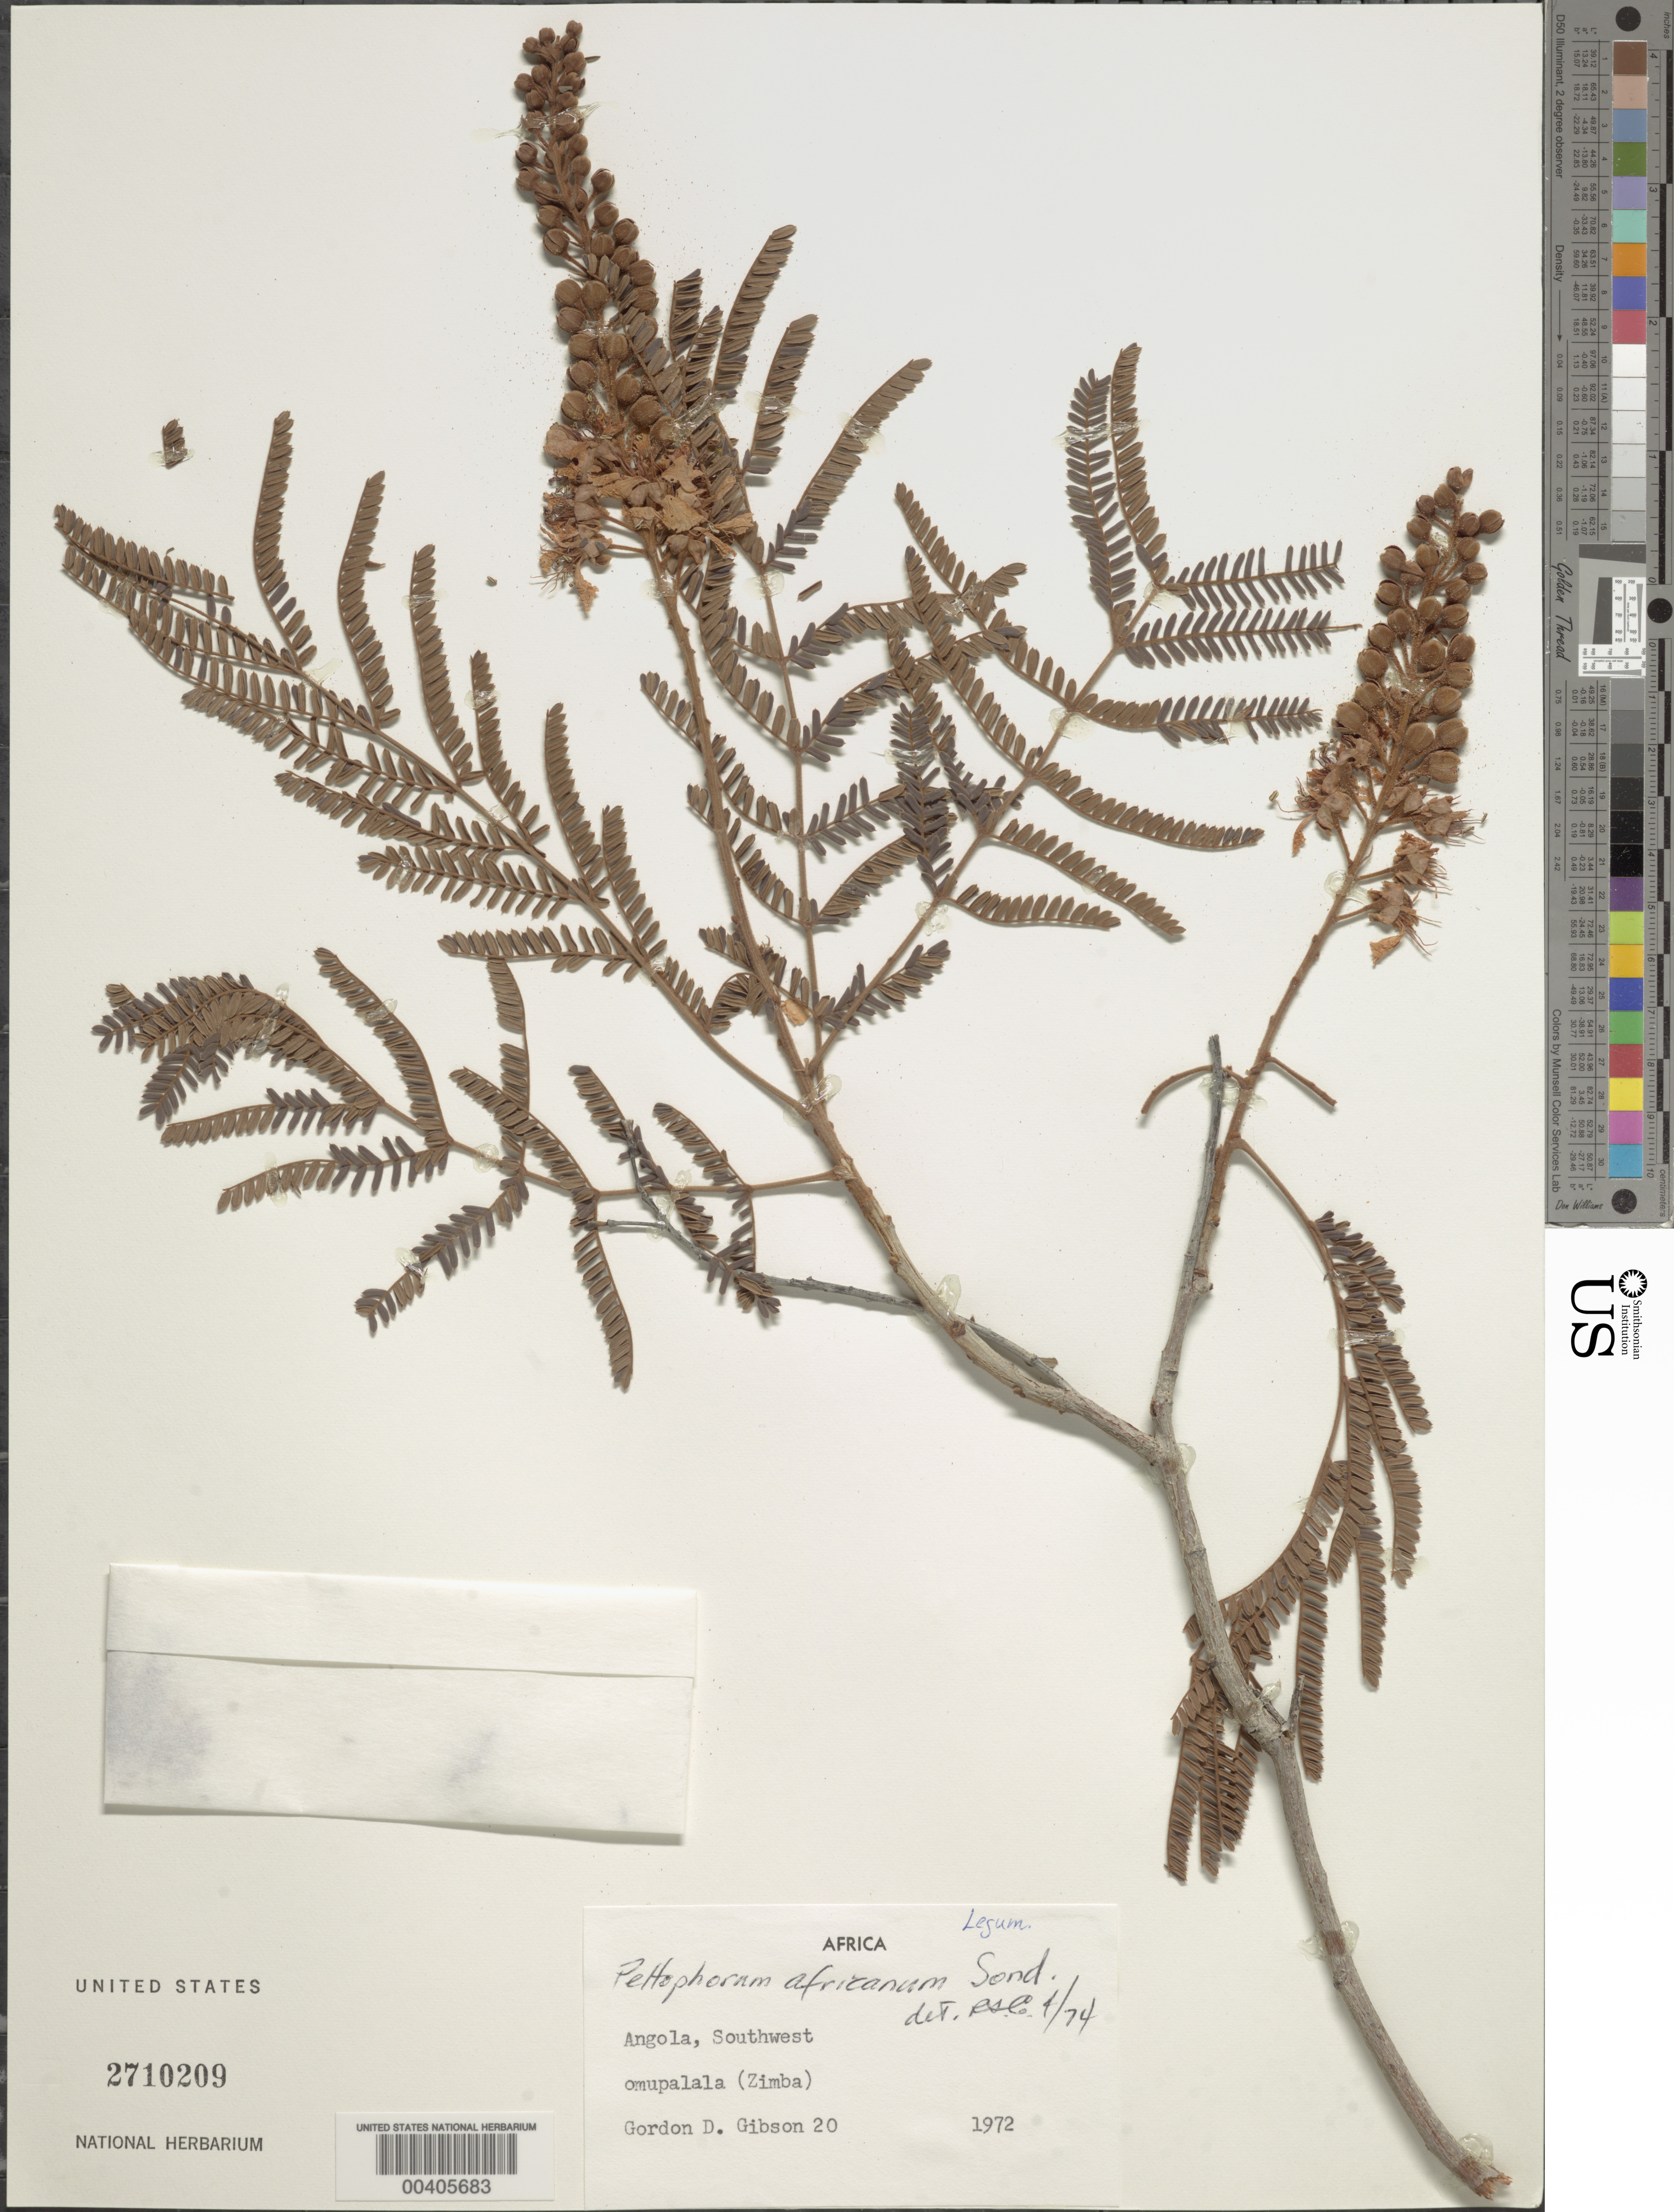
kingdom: Plantae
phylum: Tracheophyta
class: Magnoliopsida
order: Fabales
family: Fabaceae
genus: Peltophorum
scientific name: Peltophorum africanum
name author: Sond.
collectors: G. D. Gibson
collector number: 20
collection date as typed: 1972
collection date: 1972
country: Angola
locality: Southwest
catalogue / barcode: US 2710209